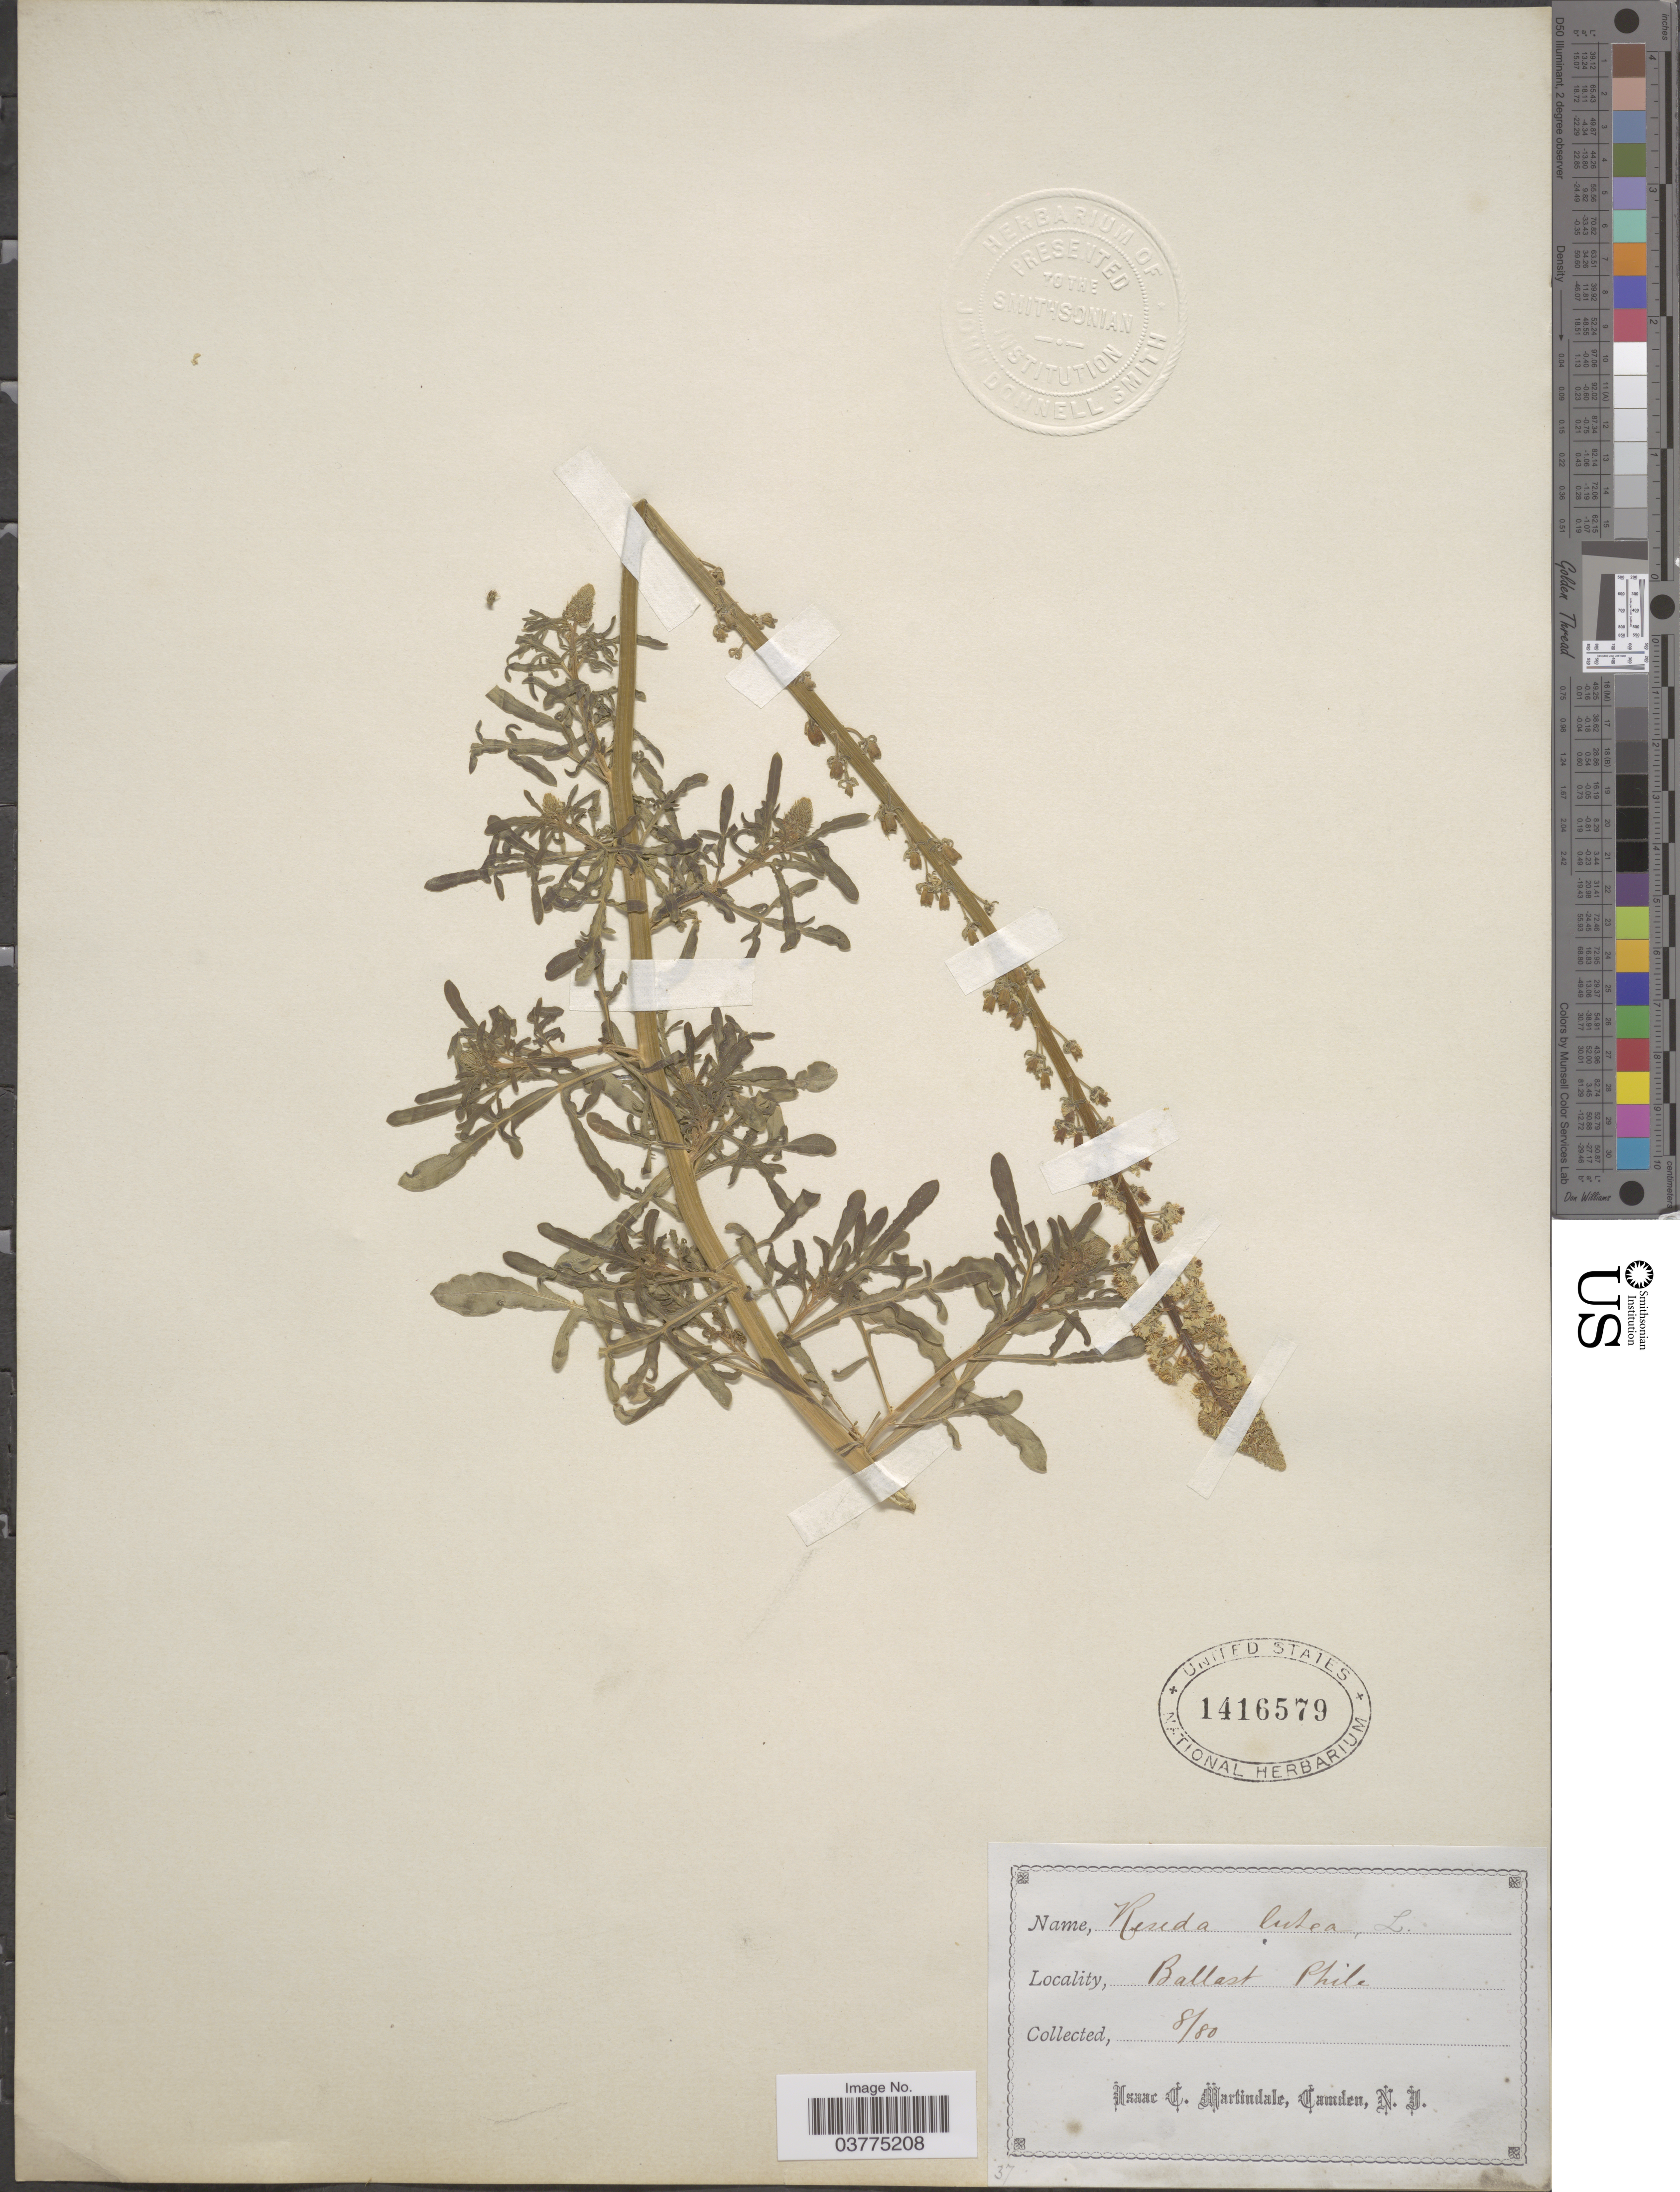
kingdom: Plantae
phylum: Tracheophyta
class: Magnoliopsida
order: Brassicales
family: Resedaceae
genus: Reseda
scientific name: Reseda lutea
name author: L.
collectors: I. C. Martindale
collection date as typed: Transcribed d/m/y: /8/80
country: United States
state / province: Pennsylvania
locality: Ballast Phile.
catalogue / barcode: US 1416579